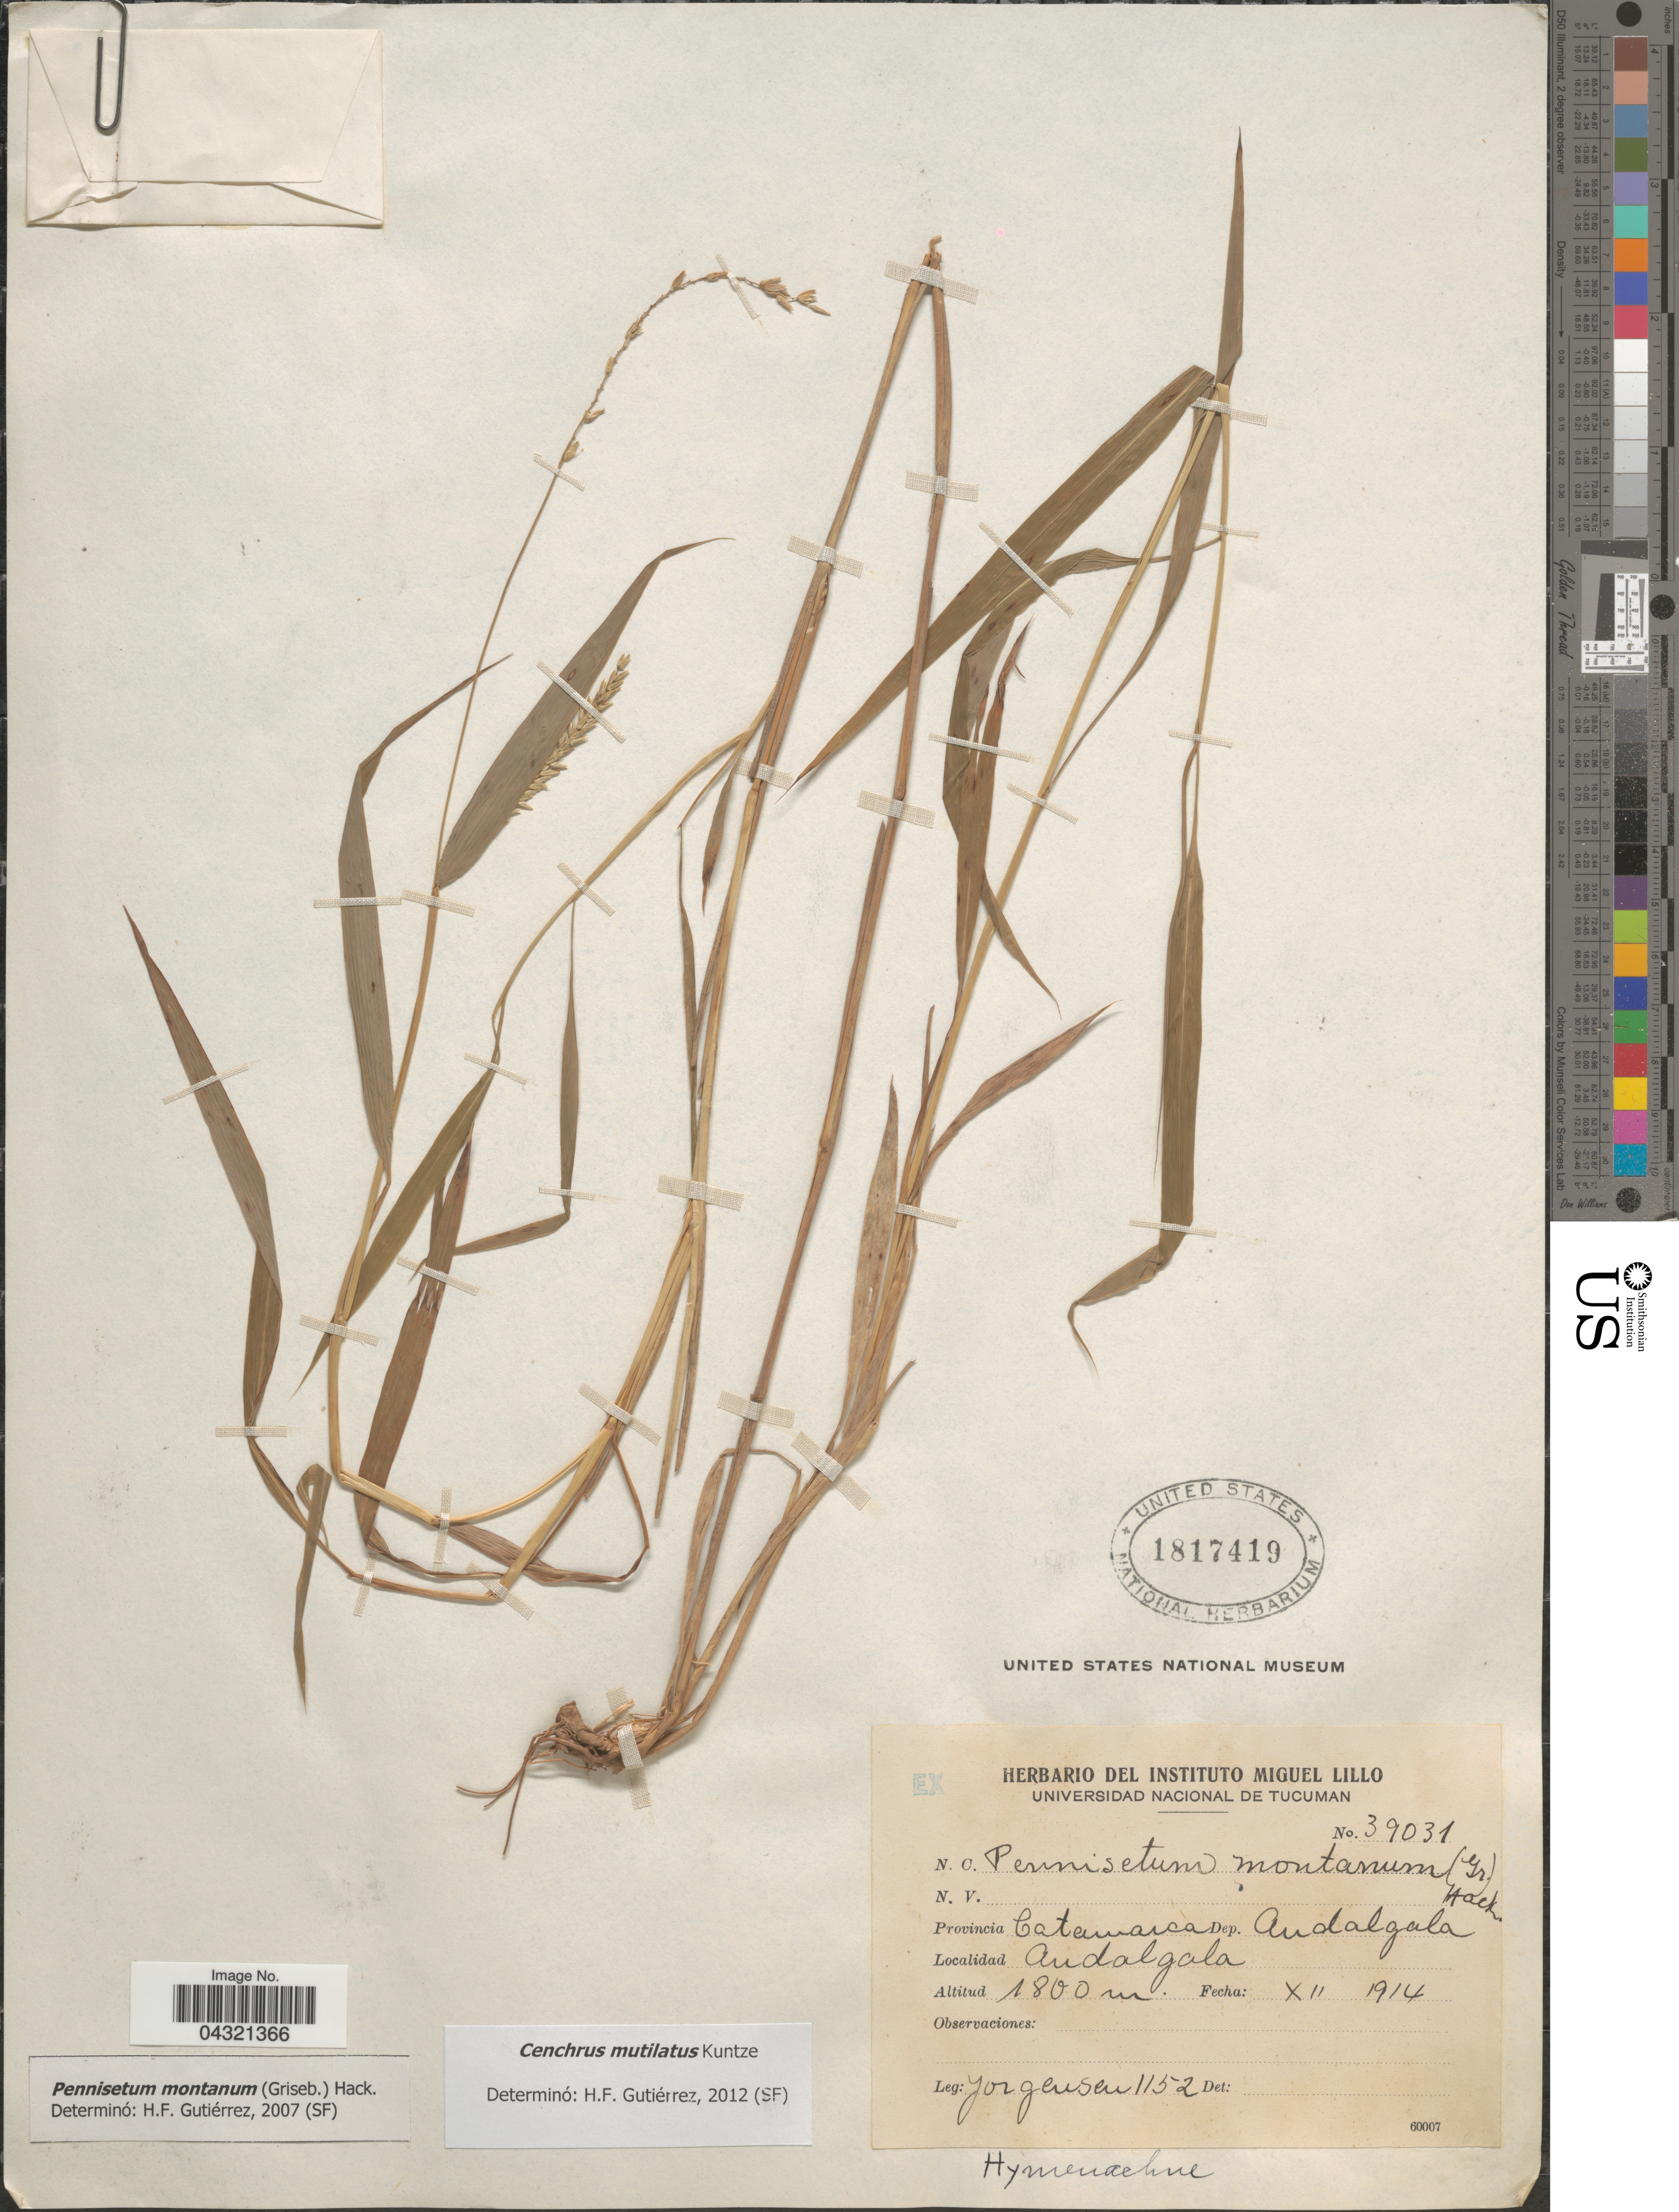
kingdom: Plantae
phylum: Tracheophyta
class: Liliopsida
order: Poales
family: Poaceae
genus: Cenchrus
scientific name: Cenchrus mutilatus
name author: Kuntze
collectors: Jorgensen, --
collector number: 1152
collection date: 1914-12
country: Argentina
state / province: Catamarca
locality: Dep. Andalgala. Andalgala.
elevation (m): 1800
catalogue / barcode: US 1817419